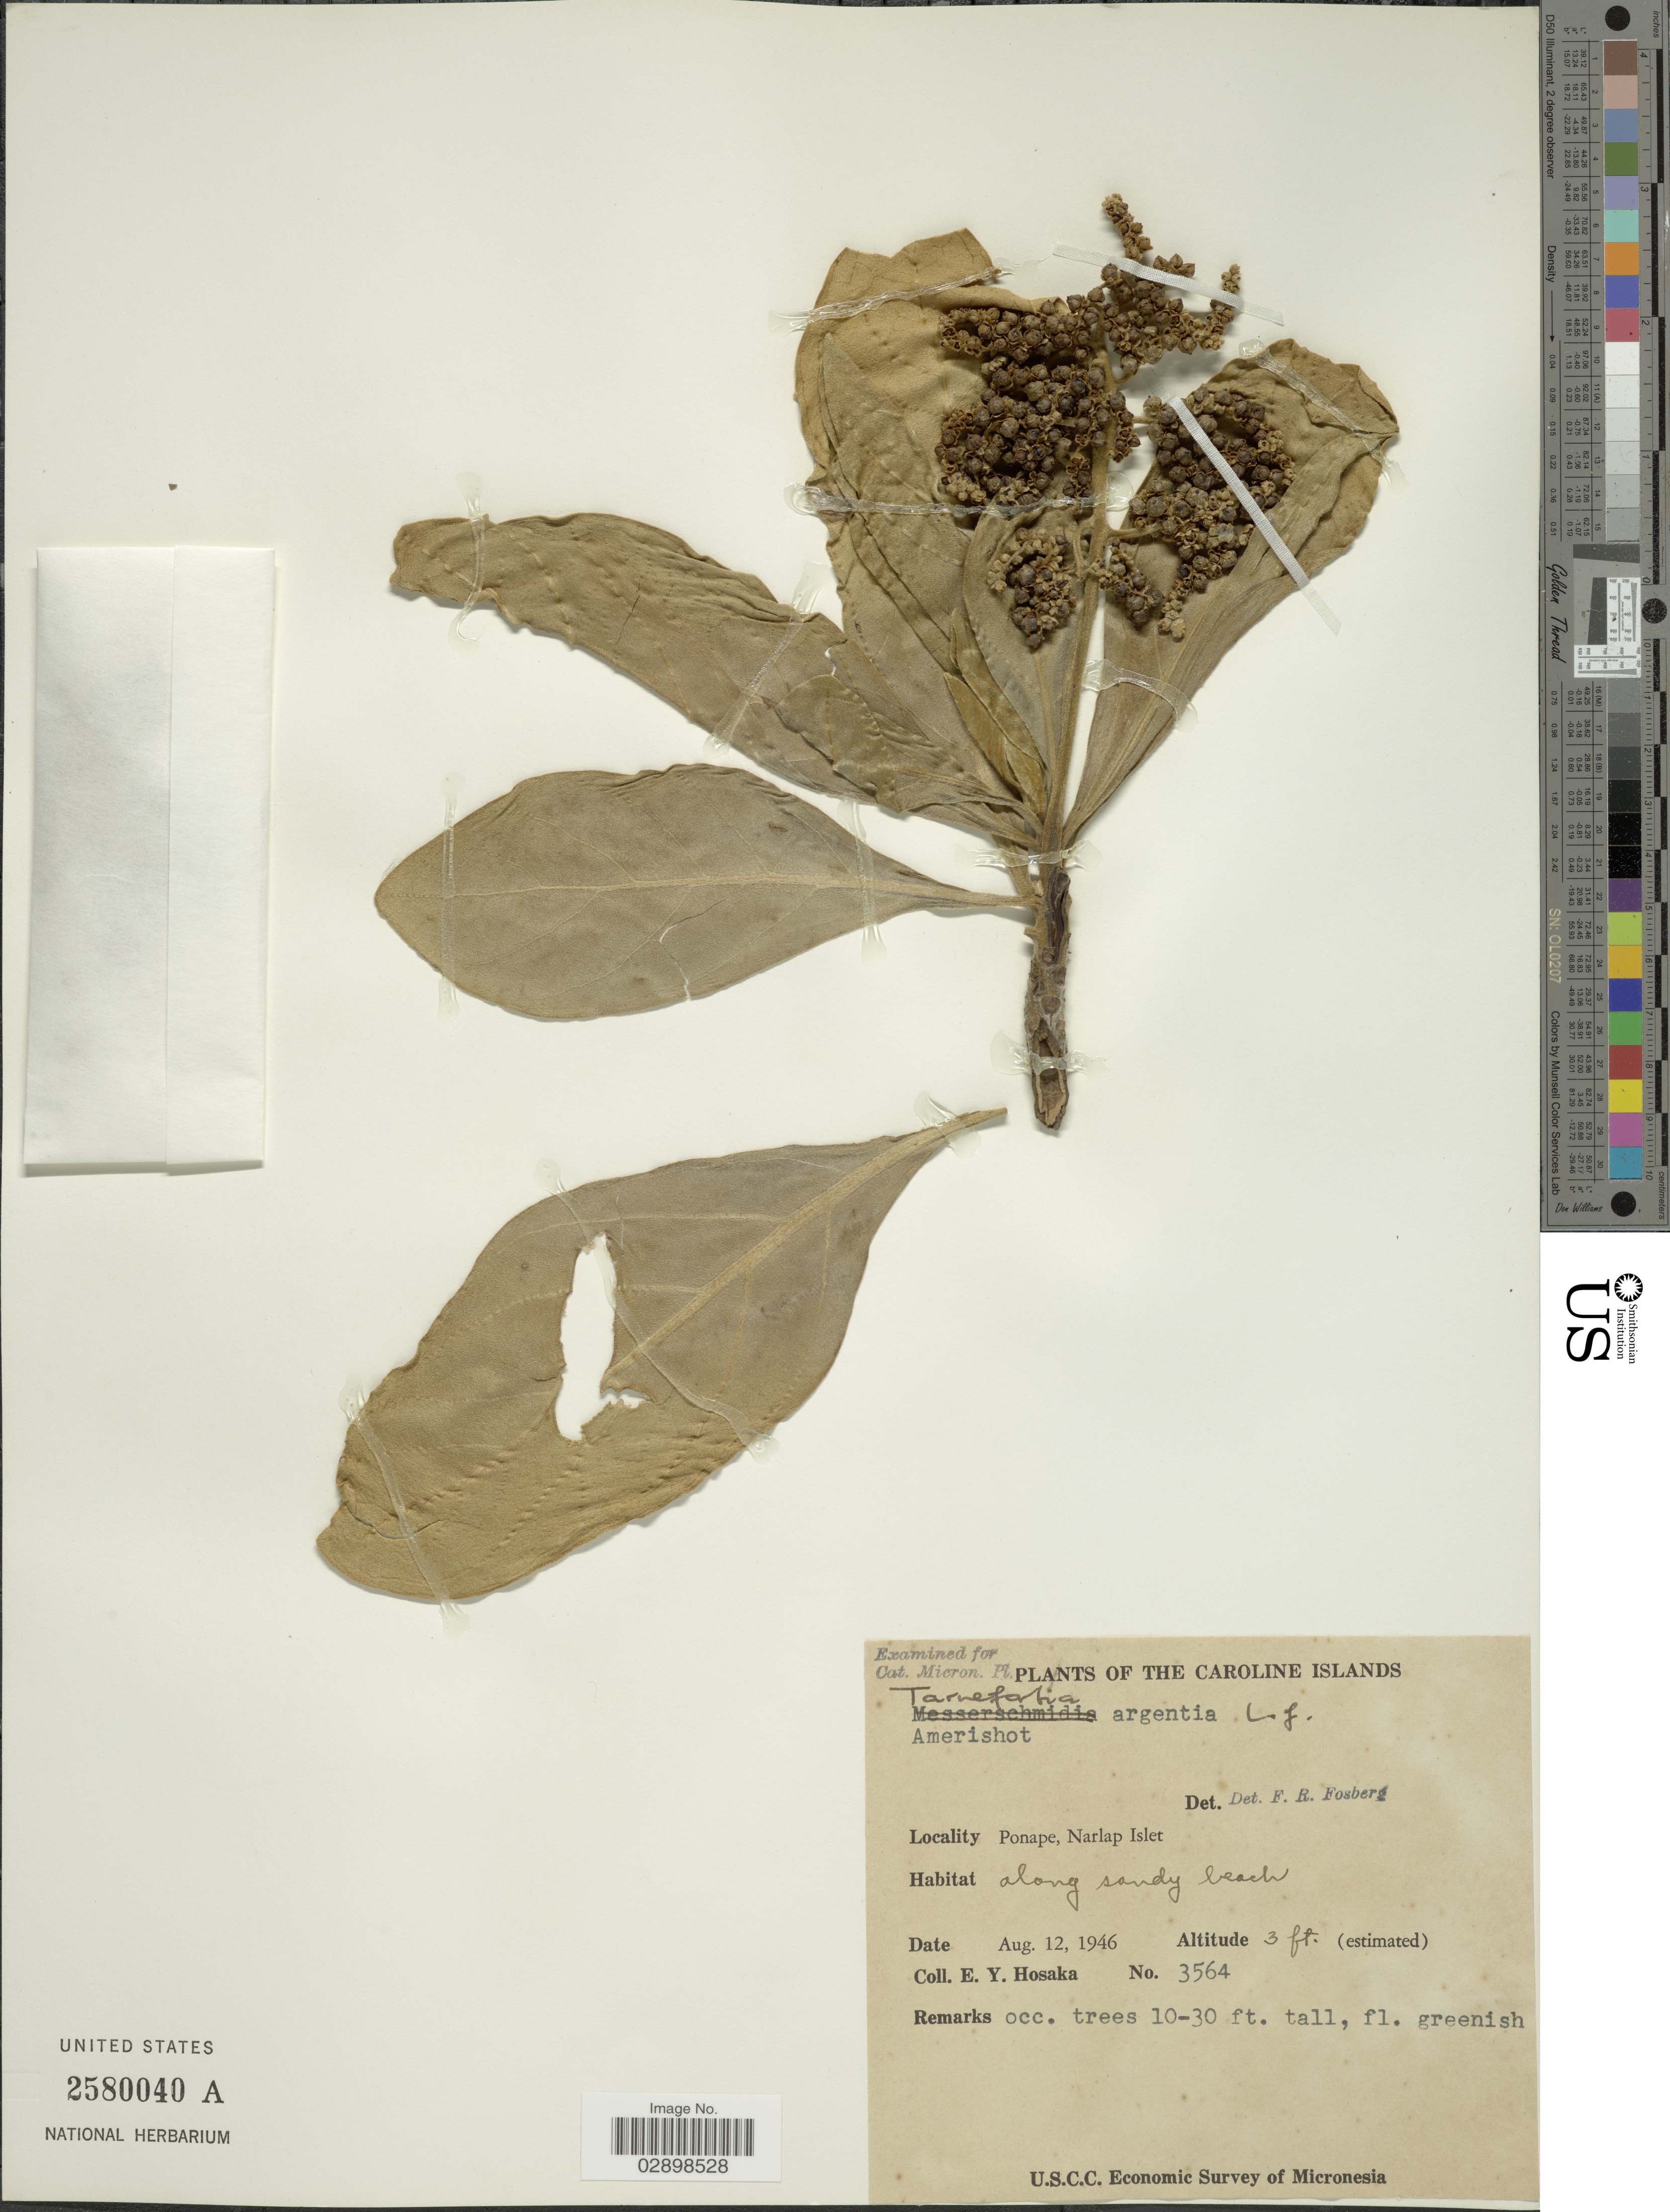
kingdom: Plantae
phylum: Tracheophyta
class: Magnoliopsida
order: Boraginales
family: Heliotropiaceae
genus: Heliotropium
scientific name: Heliotropium arboreum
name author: (Blanco) Mabberley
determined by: Wagner, W. L., (BOT), Smithsonian Institution - National Museum of Natural History (UNITED STATES)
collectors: E. Y. Hosaka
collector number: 3564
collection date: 1946-08-12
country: Micronesia, Federated States of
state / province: Pohnpei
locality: Caroline Islands. Ponape, Narlap Islet.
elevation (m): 1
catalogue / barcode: US 2580040A